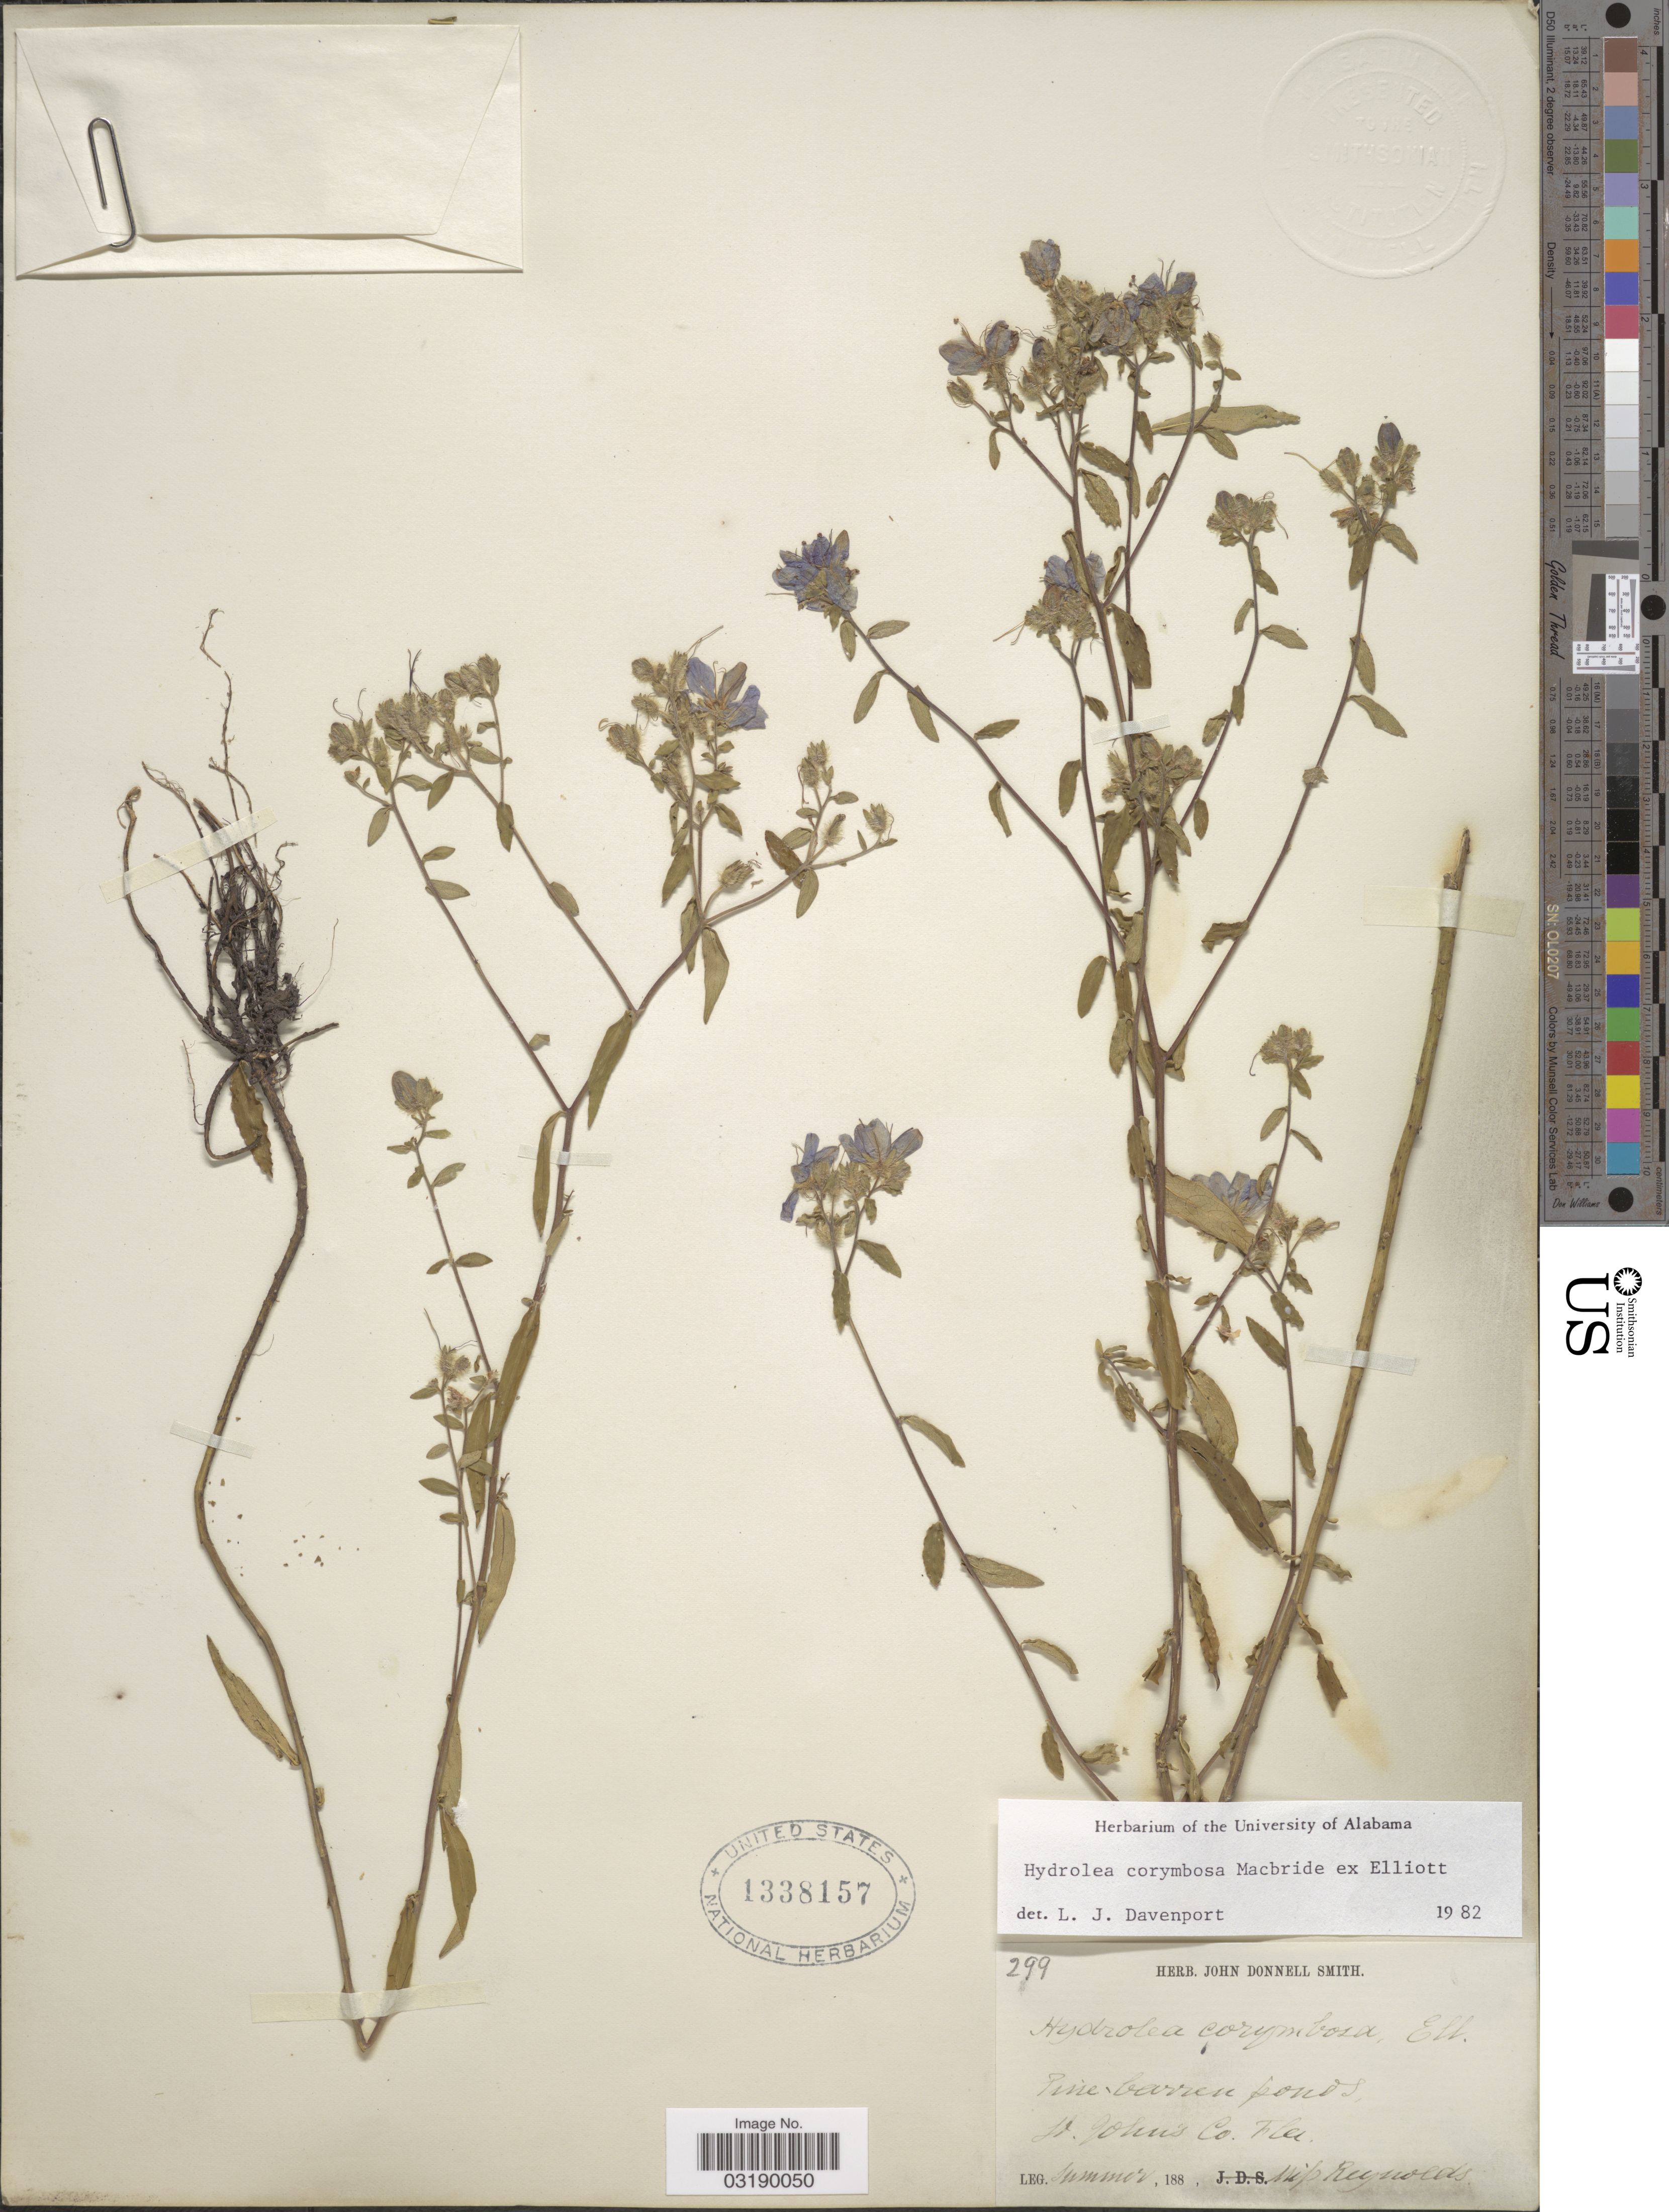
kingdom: Plantae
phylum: Tracheophyta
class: Magnoliopsida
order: Solanales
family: Hydroleaceae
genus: Hydrolea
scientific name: Hydrolea corymbosa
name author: J. Macbr. ex Elliott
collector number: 299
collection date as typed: Summer 188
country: United States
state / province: Florida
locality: St. John's Co.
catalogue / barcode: US 1338157